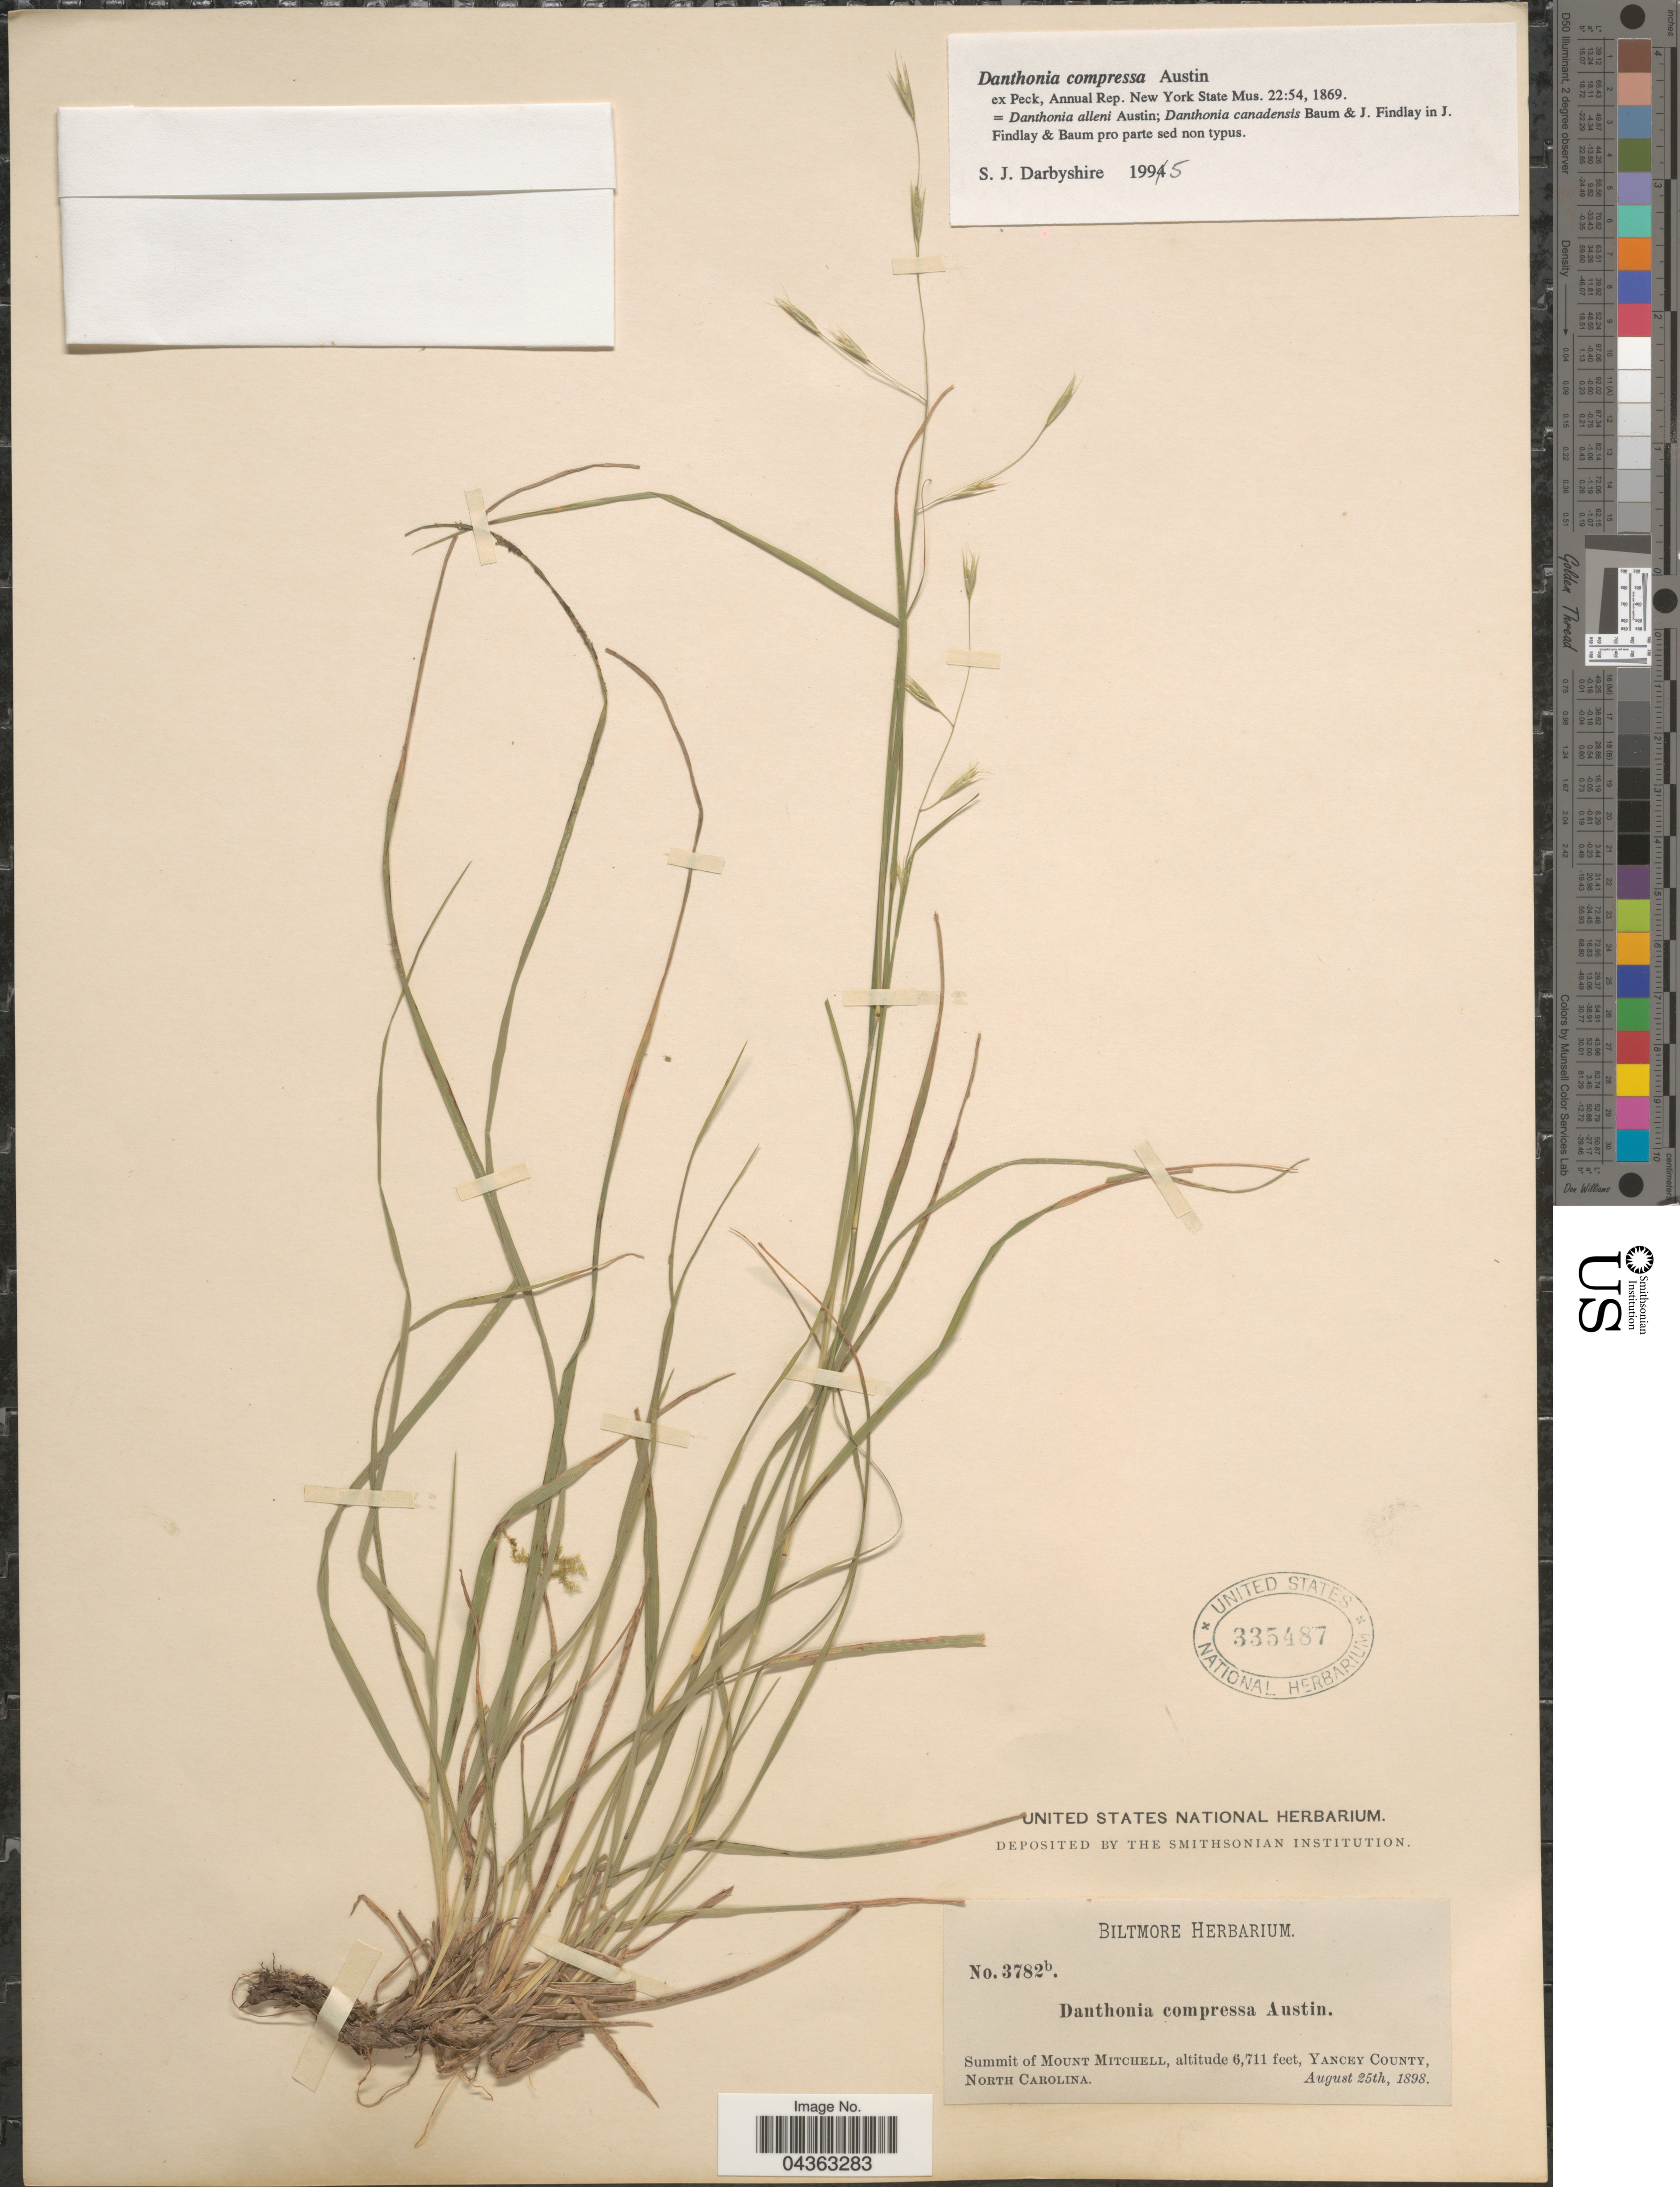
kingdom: Plantae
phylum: Tracheophyta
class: Liliopsida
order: Poales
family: Poaceae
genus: Danthonia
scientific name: Danthonia compressa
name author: Austin in F. Peck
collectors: ex herb. Biltmore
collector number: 3782b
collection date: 1898-08-25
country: United States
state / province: North Carolina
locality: Summit of Mount Mitchell, Yancey County.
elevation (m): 2046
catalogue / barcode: US 335487